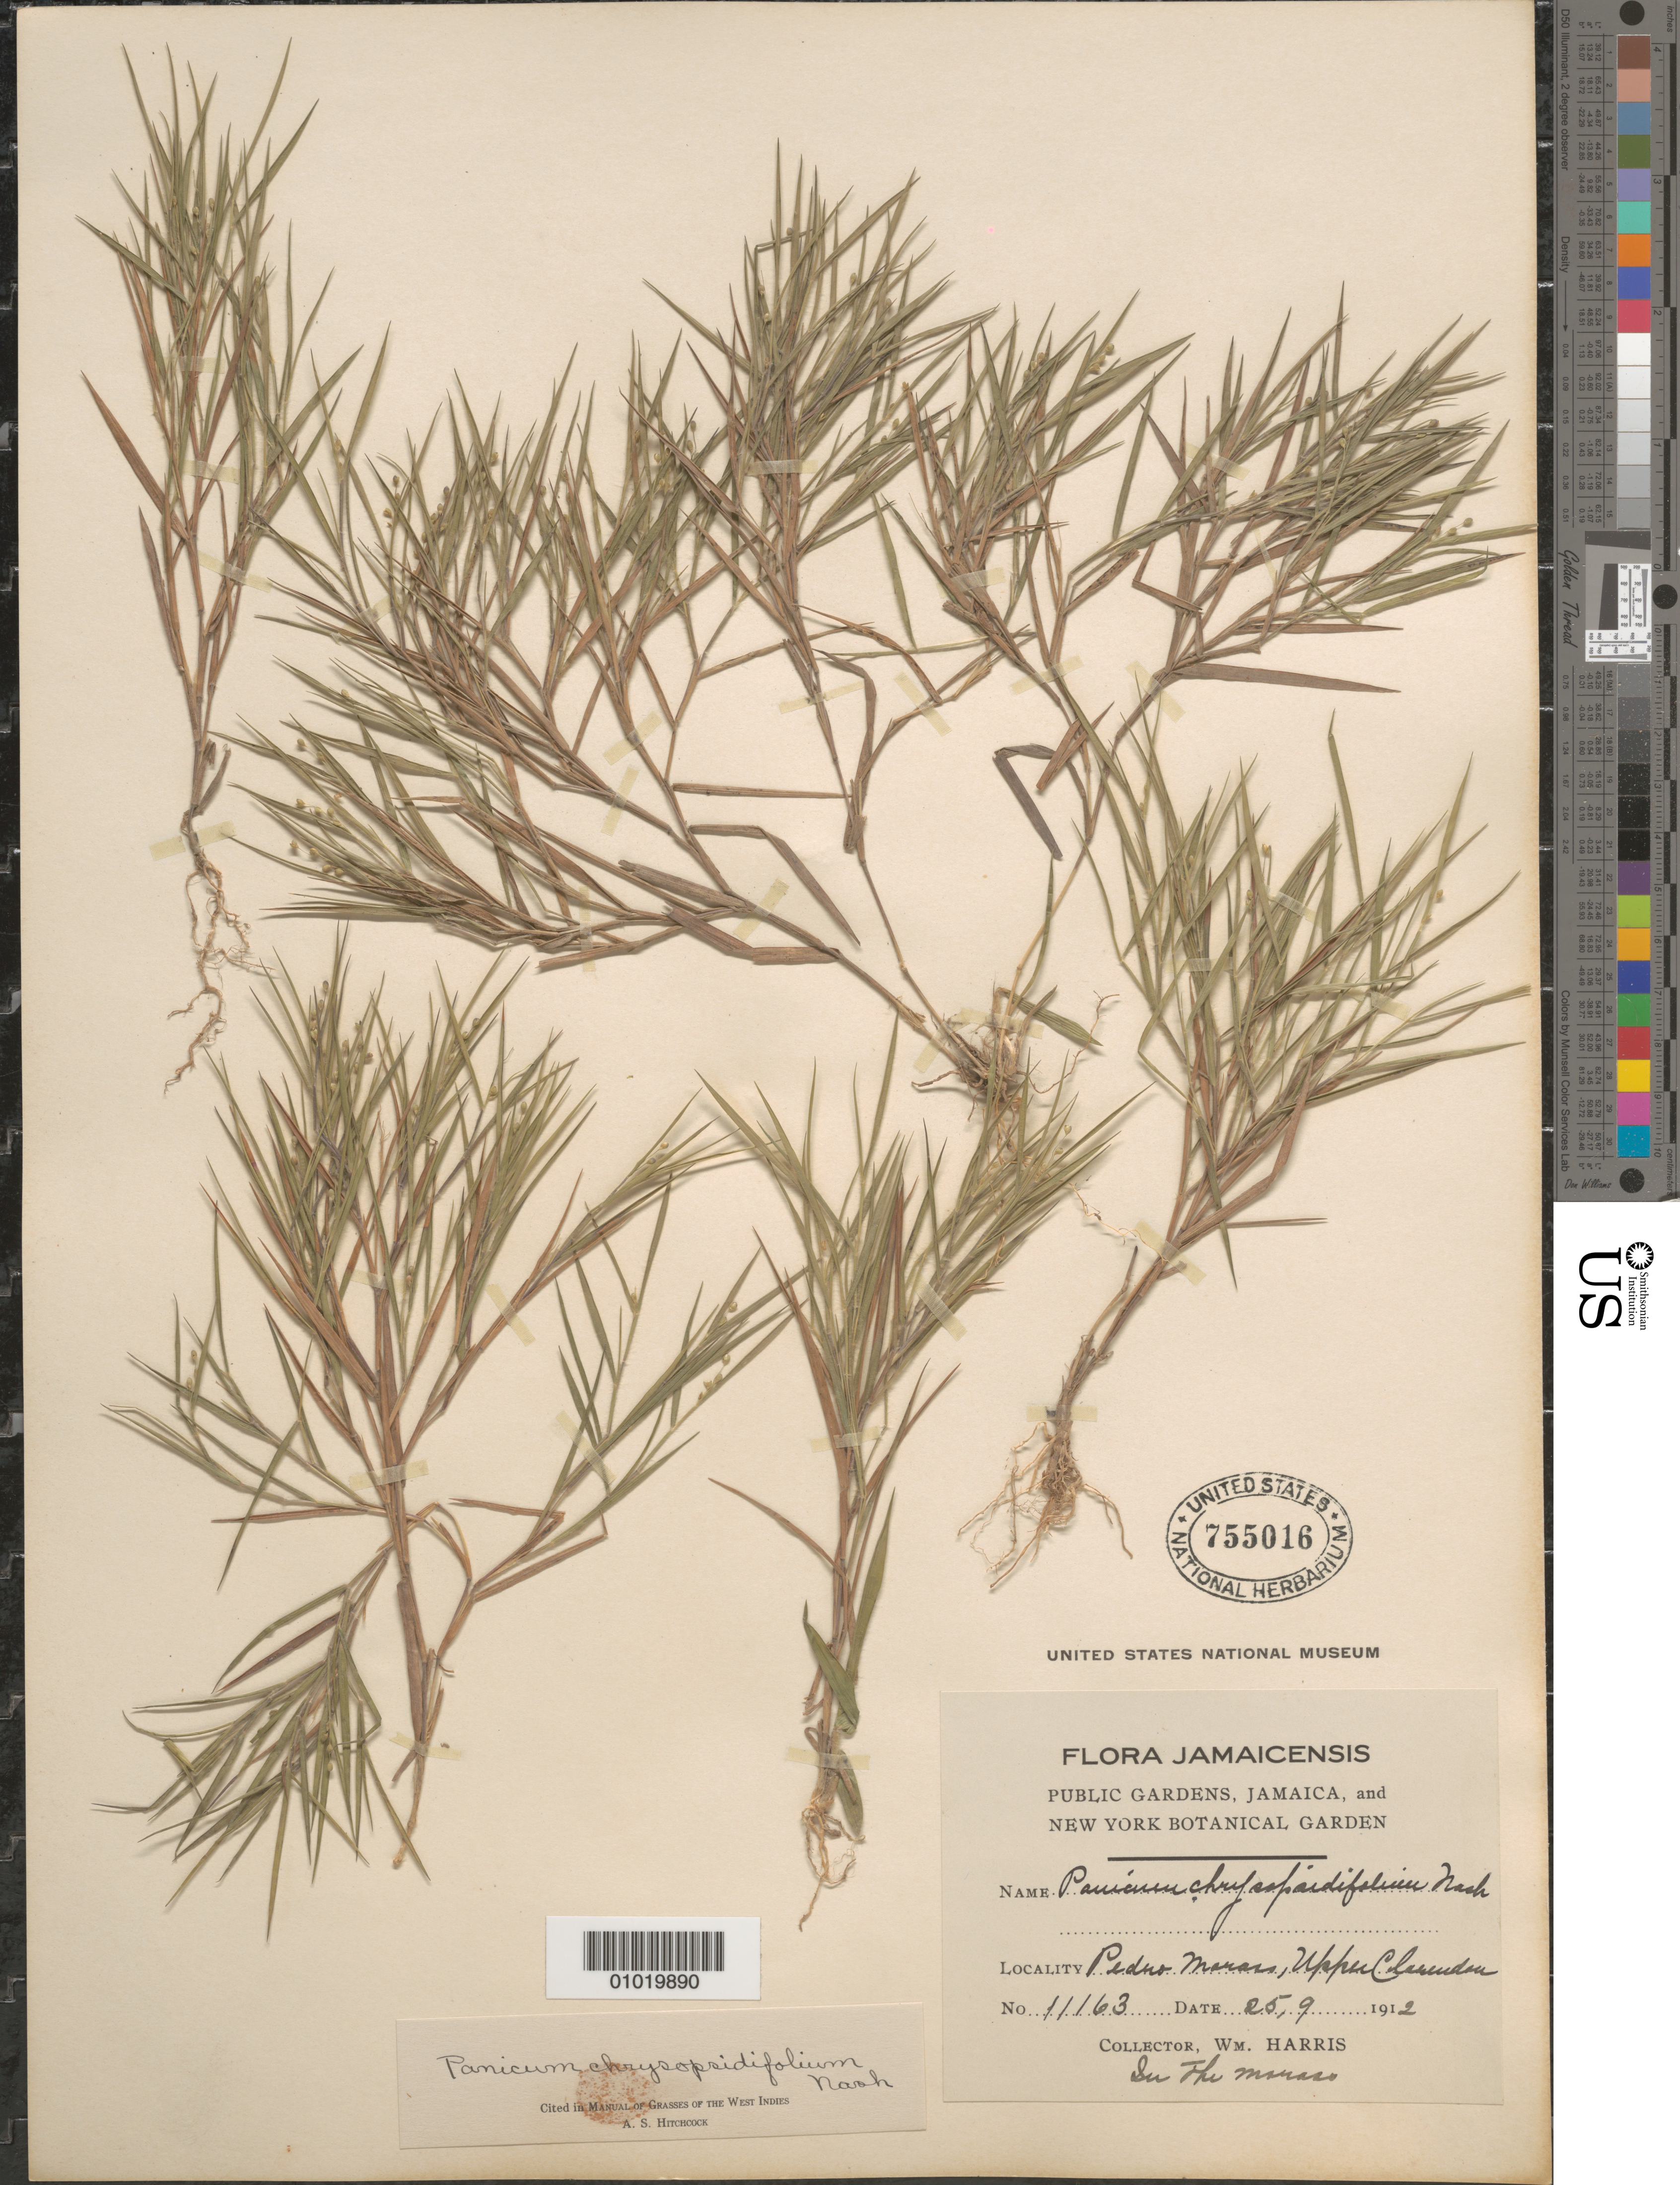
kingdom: Plantae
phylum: Tracheophyta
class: Liliopsida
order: Poales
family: Poaceae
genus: Panicum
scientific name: Panicum chrysopsidifolium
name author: Nash ex Small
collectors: W. Harris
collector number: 11163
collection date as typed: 25 Sep 1912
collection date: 1912-09-25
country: Jamaica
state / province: Clarendon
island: Jamaica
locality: Pedro Marans, Upper Clarendon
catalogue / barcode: US 755016